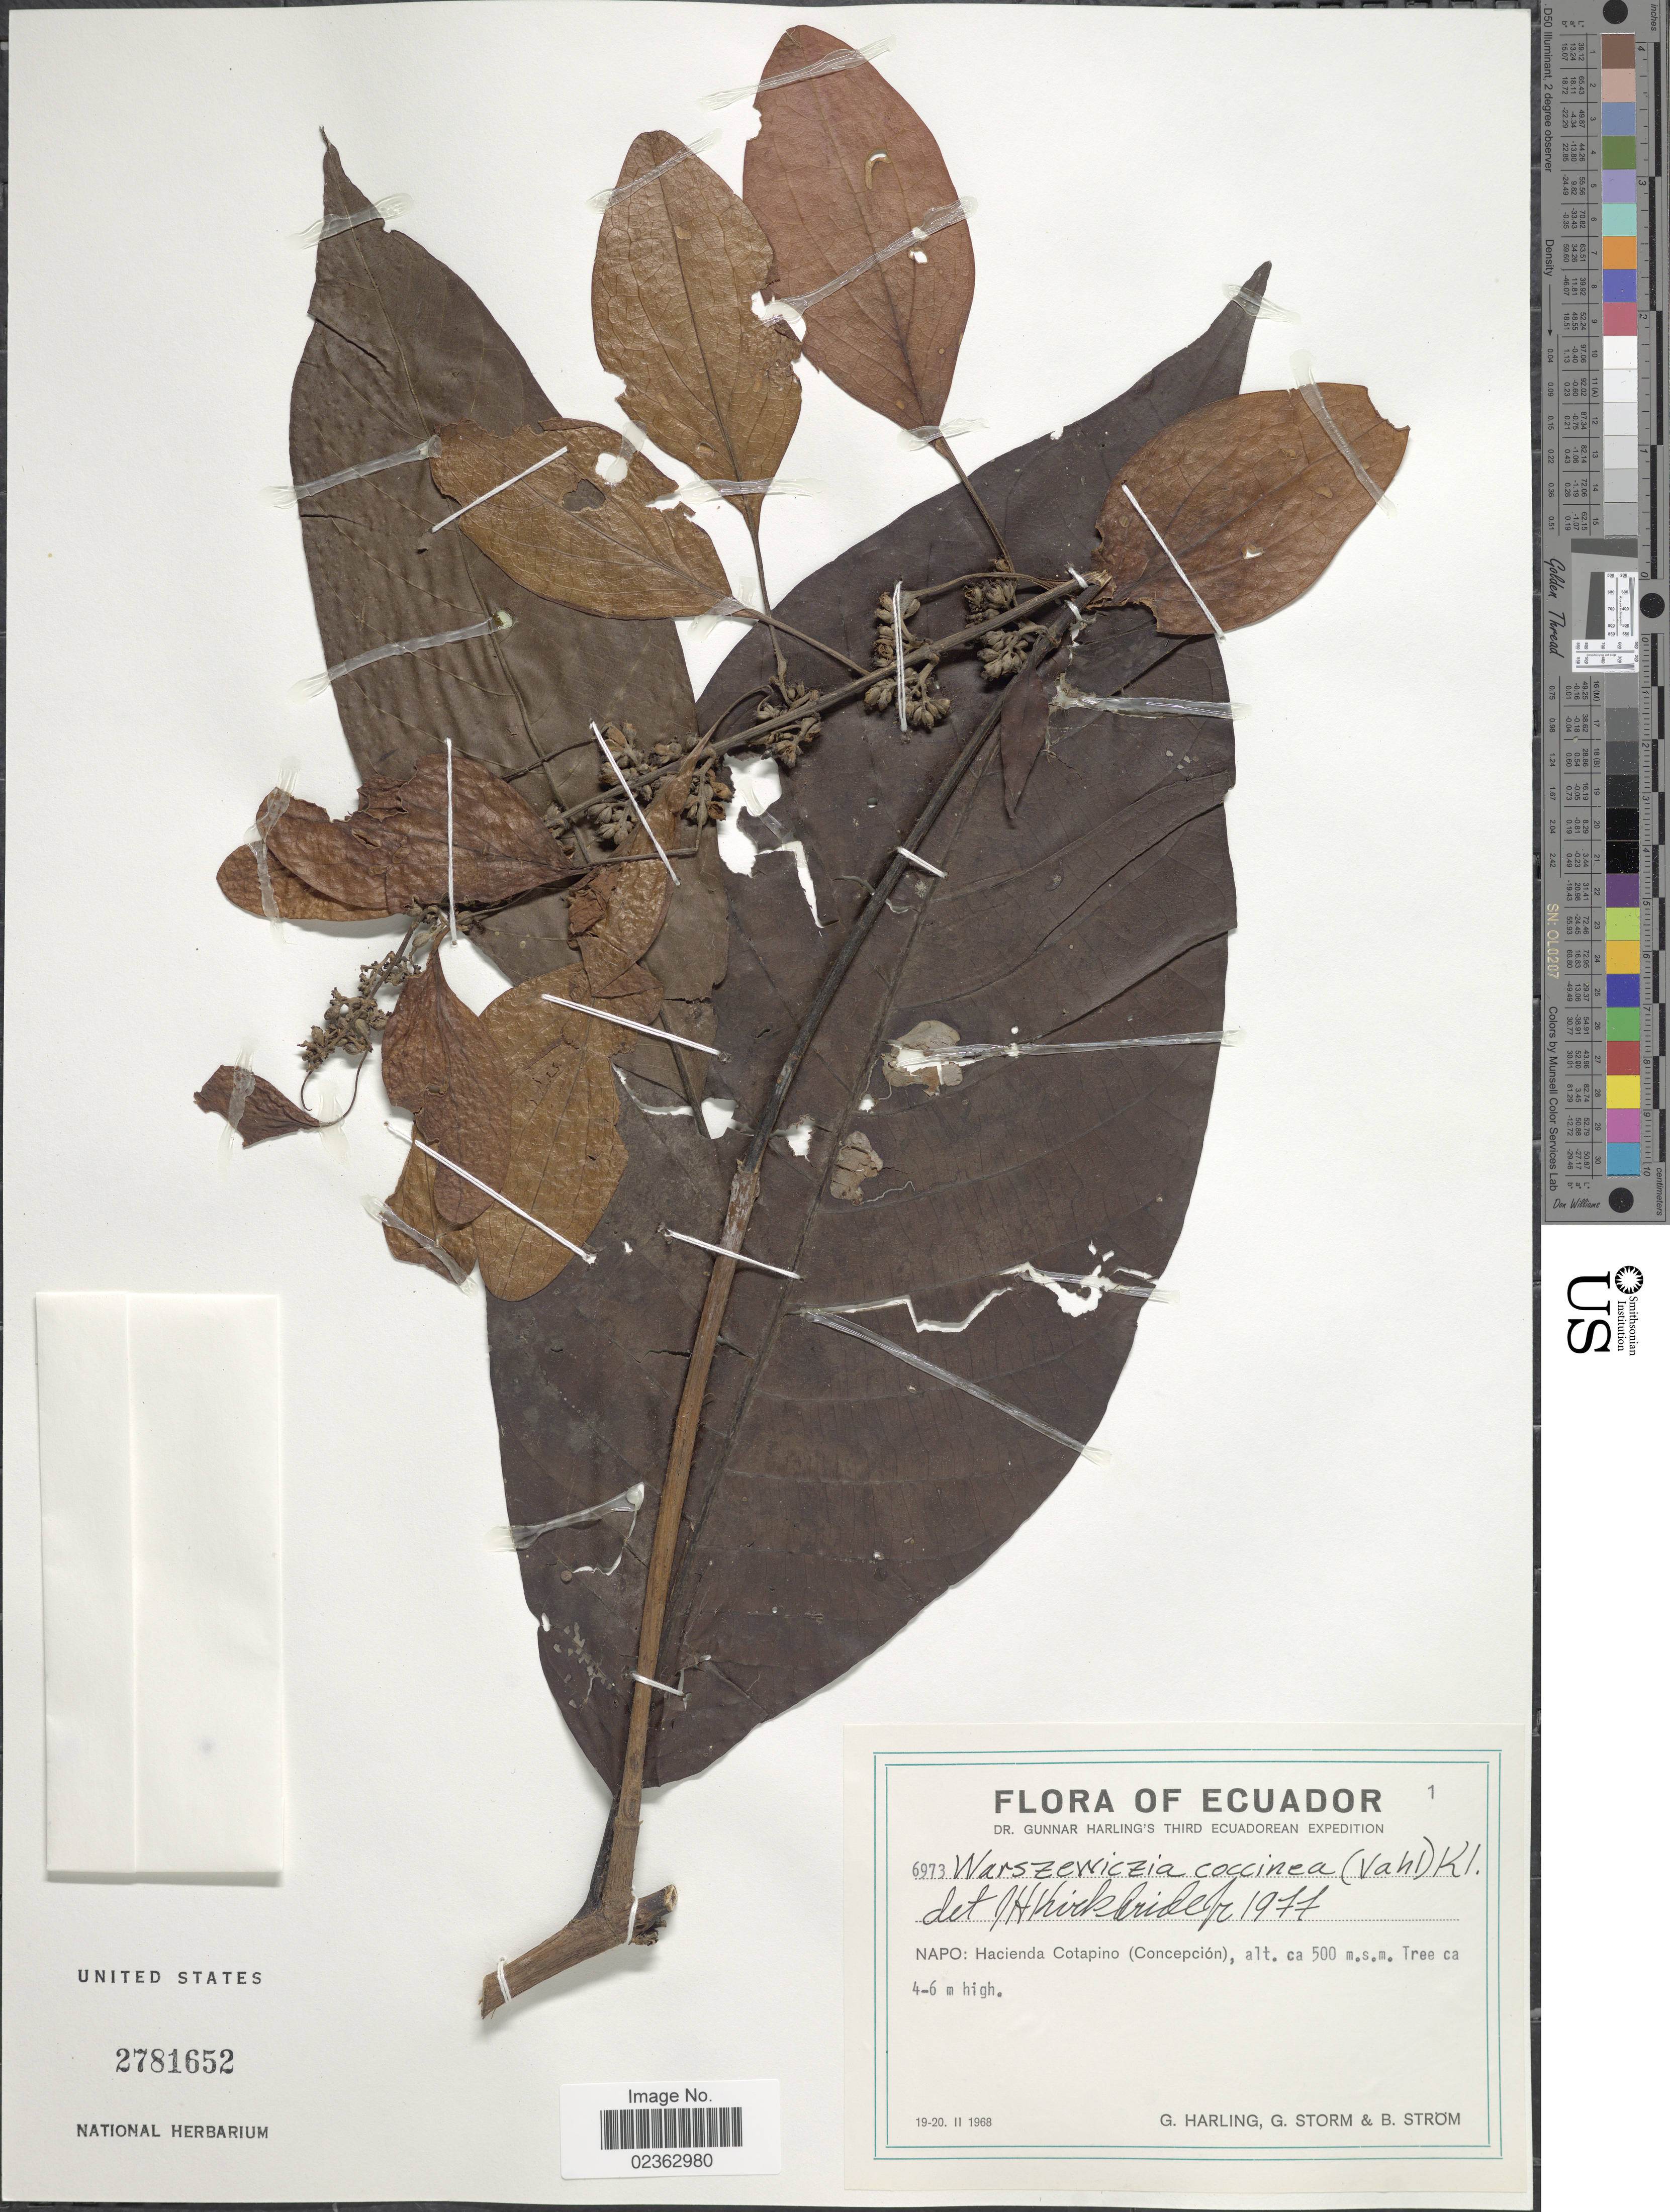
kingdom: Plantae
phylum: Tracheophyta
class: Magnoliopsida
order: Gentianales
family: Rubiaceae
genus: Warszewiczia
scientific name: Warszewiczia coccinea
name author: (Vahl) Klotzsch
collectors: G. Harling, G. Storm & B. Strom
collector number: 6973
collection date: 1968-02-19/1968-02-20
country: Ecuador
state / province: Napo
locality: Hacienda Cotapino (Concepcion)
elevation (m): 500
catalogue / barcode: US 2781652